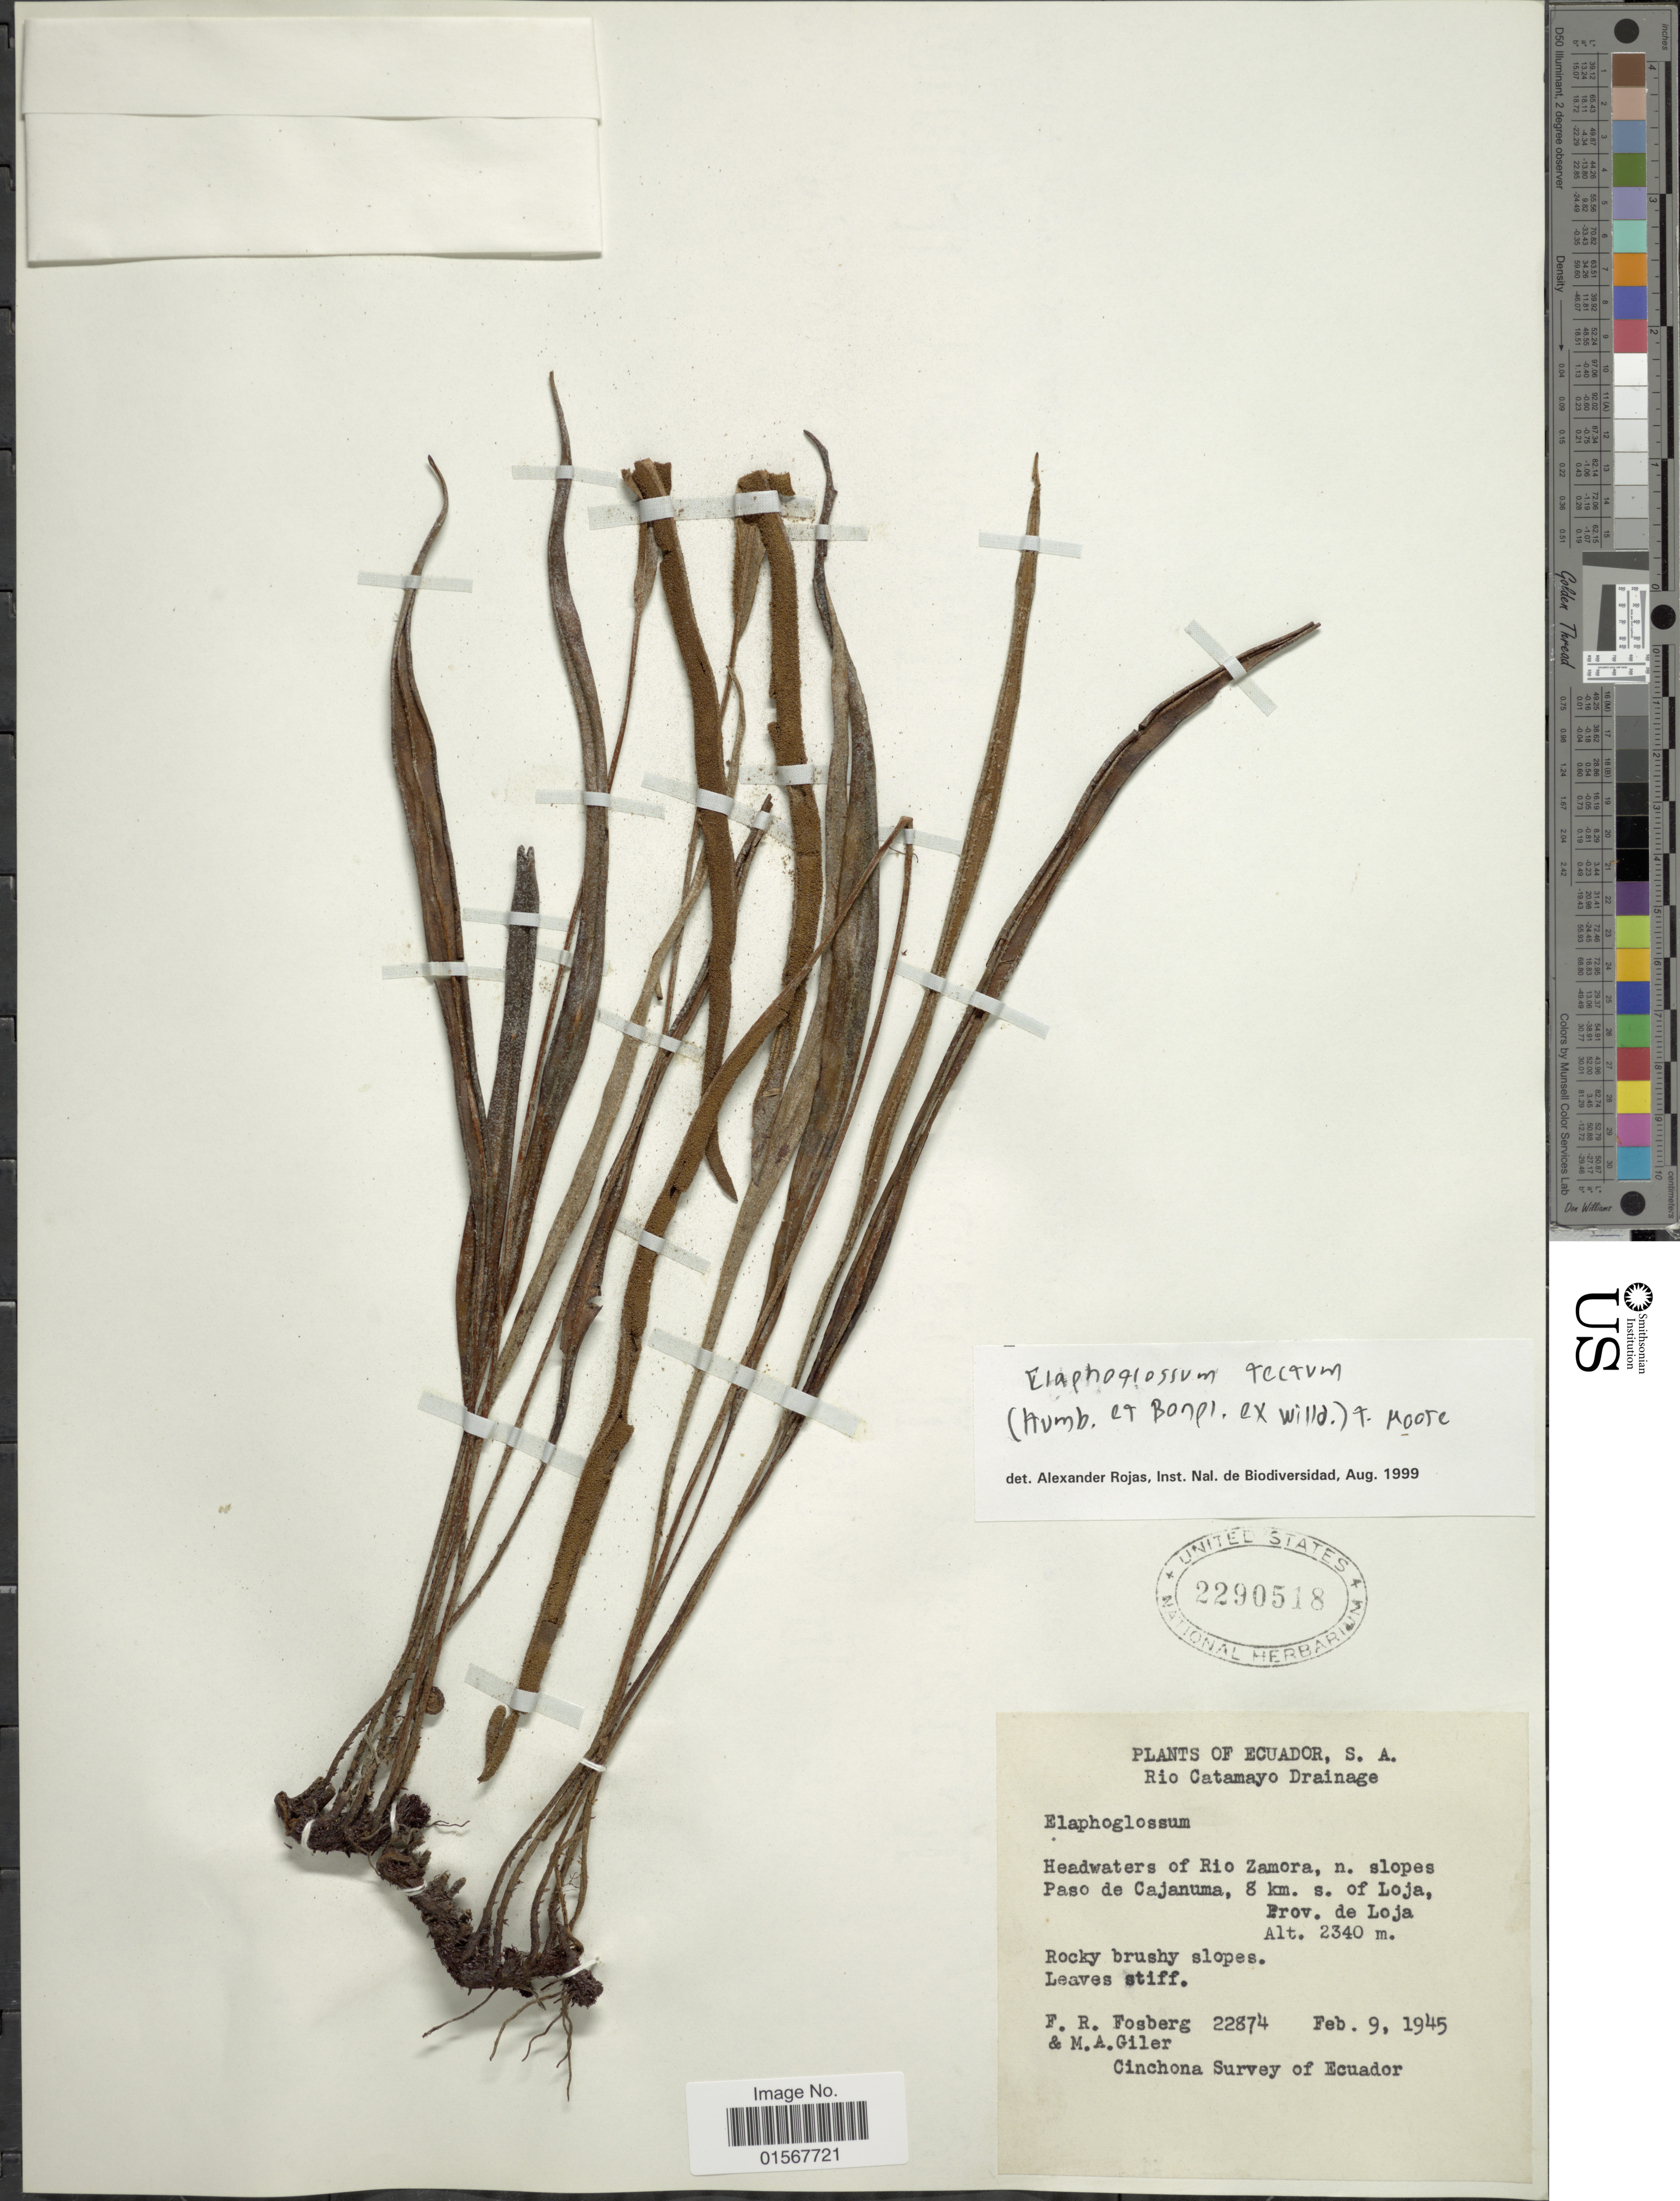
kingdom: Plantae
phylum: Tracheophyta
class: Polypodiopsida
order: Polypodiales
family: Dryopteridaceae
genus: Elaphoglossum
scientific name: Elaphoglossum tectum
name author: (Humb. & Bonpl.) Moore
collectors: F. R. Fosberg & M. Giler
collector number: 22874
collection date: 1945-02-09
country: Ecuador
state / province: Loja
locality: Ecuador, S. A., headwaters of Rio Zamora, n. slopes Paso de Cajanuma, 8 km. s. of Loja, Prov. de Loja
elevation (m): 2340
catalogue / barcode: US 2290518